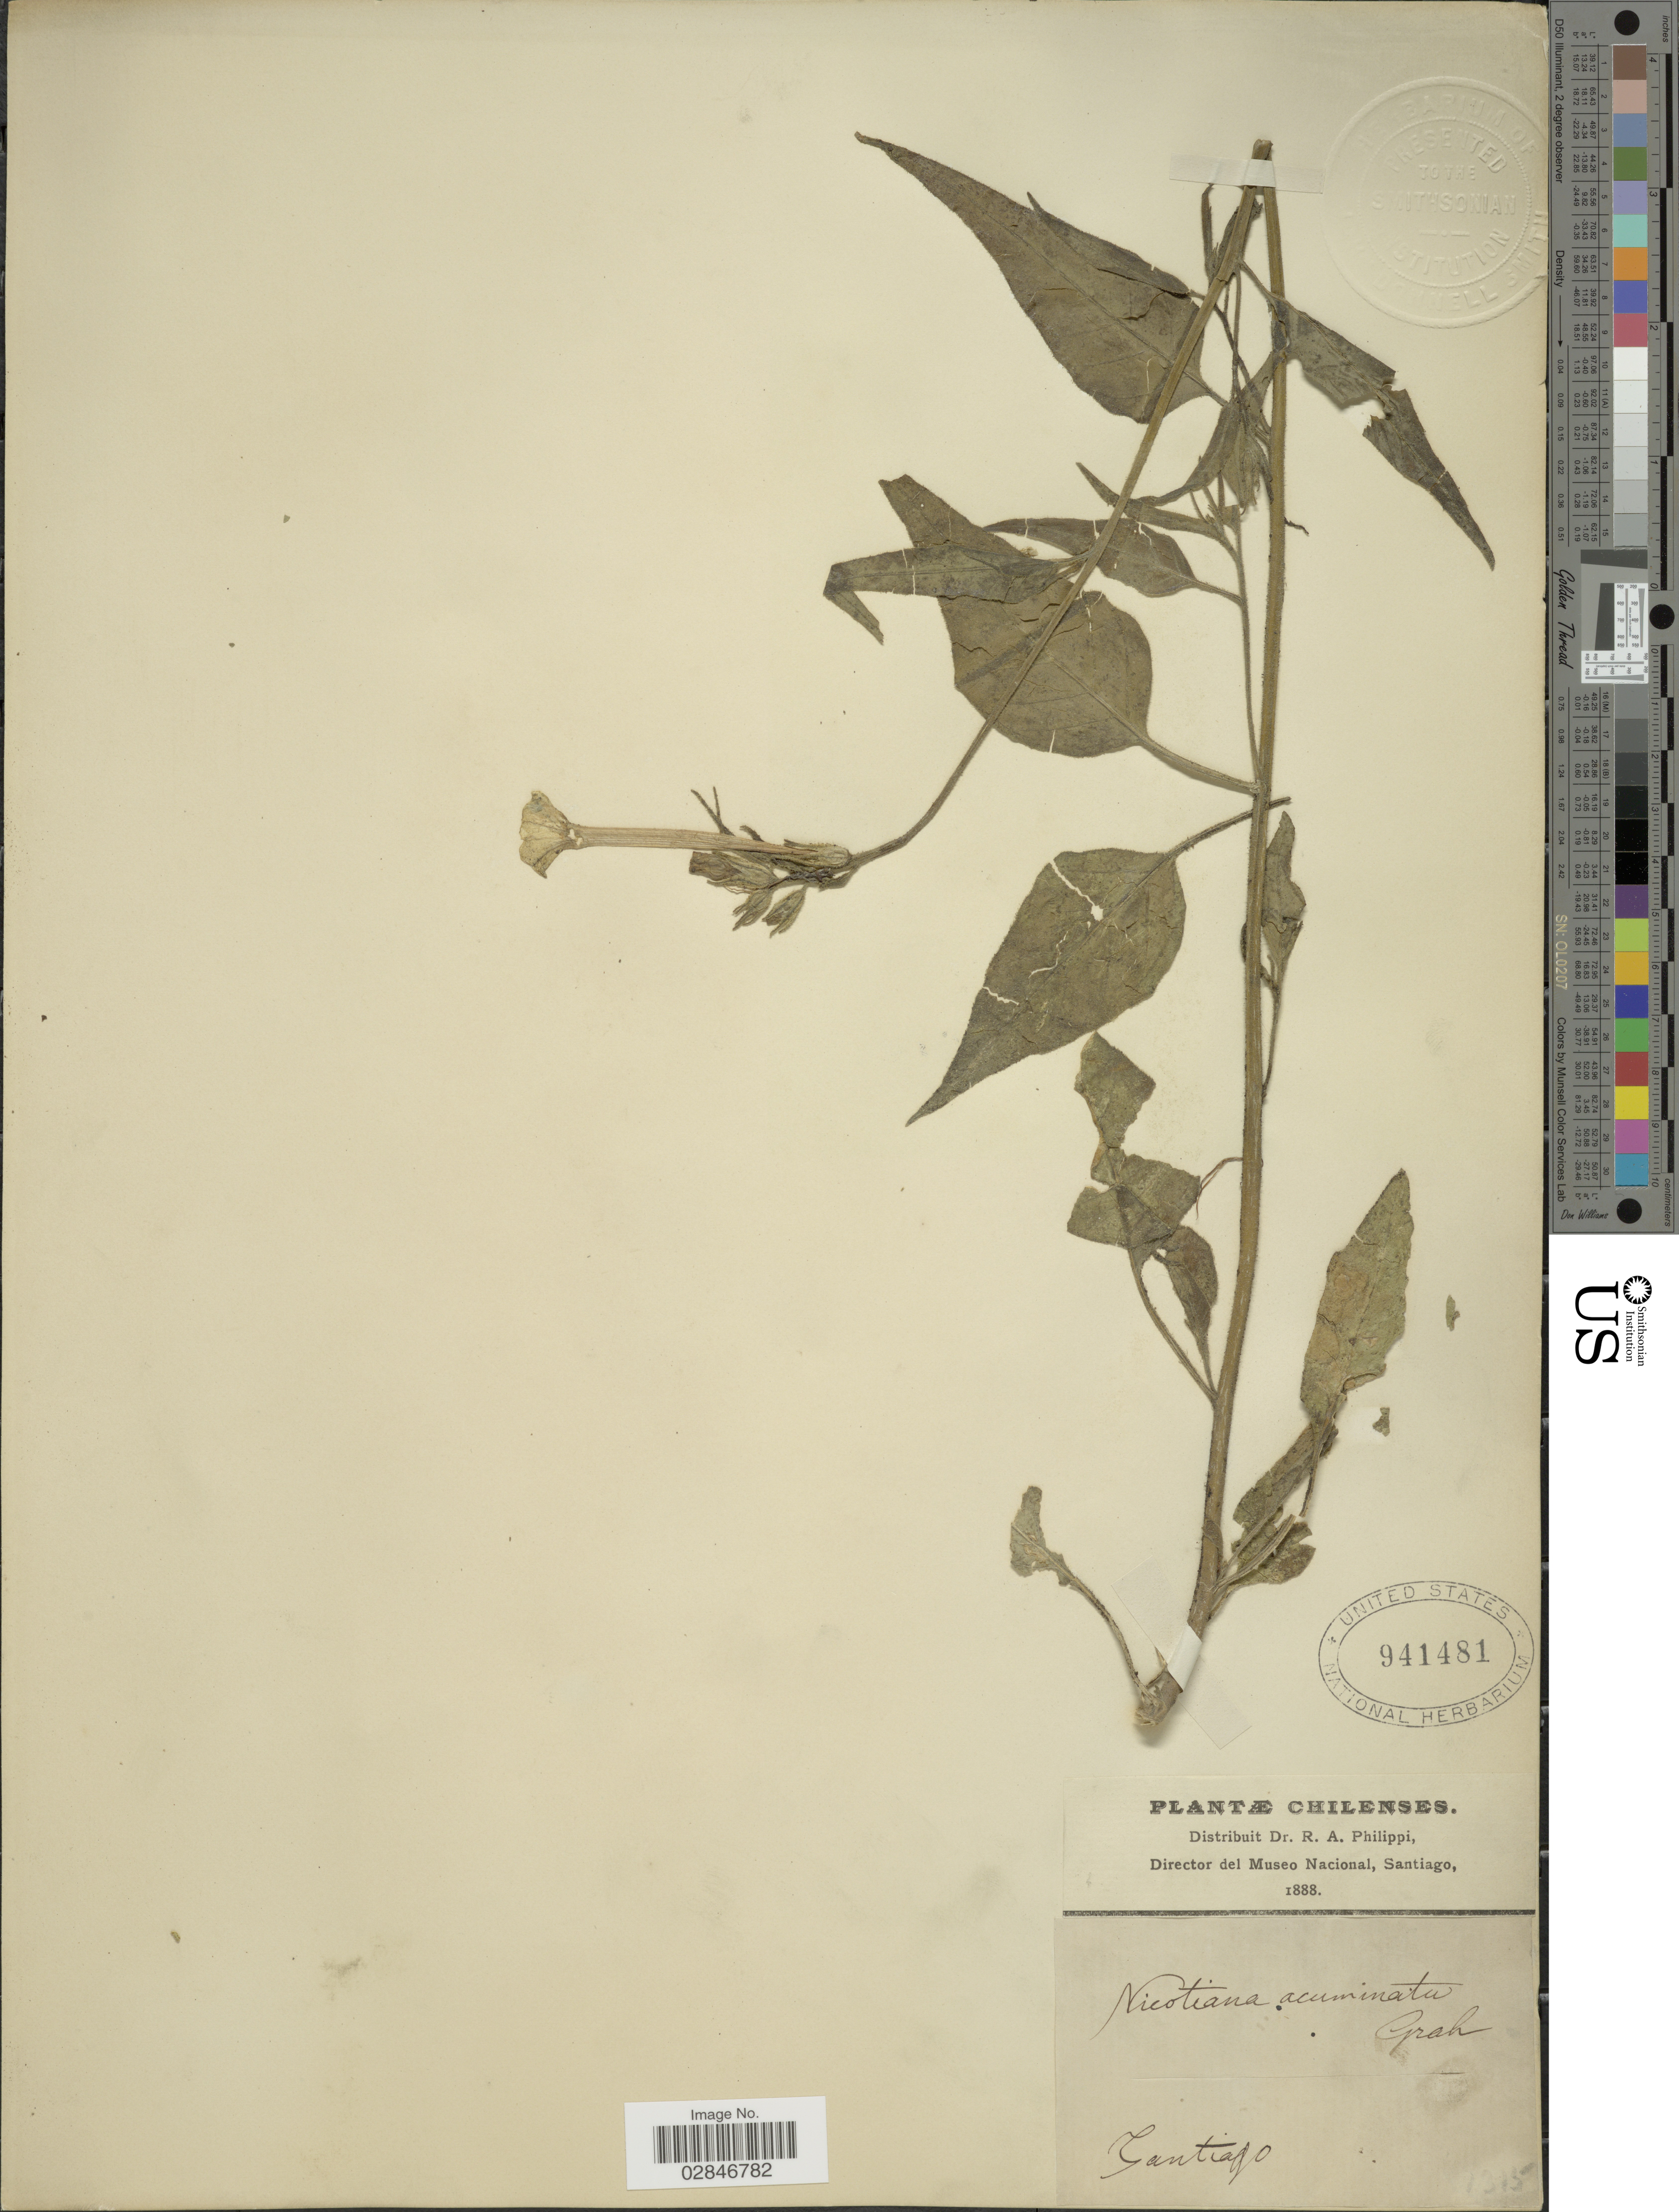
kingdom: Plantae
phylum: Tracheophyta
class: Magnoliopsida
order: Solanales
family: Solanaceae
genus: Nicotiana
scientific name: Nicotiana acuminata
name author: (Graham) Hook.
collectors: R. A. Philippi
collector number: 1315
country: Chile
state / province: Región Metropolitana (RM)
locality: Santiago.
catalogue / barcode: US 941481